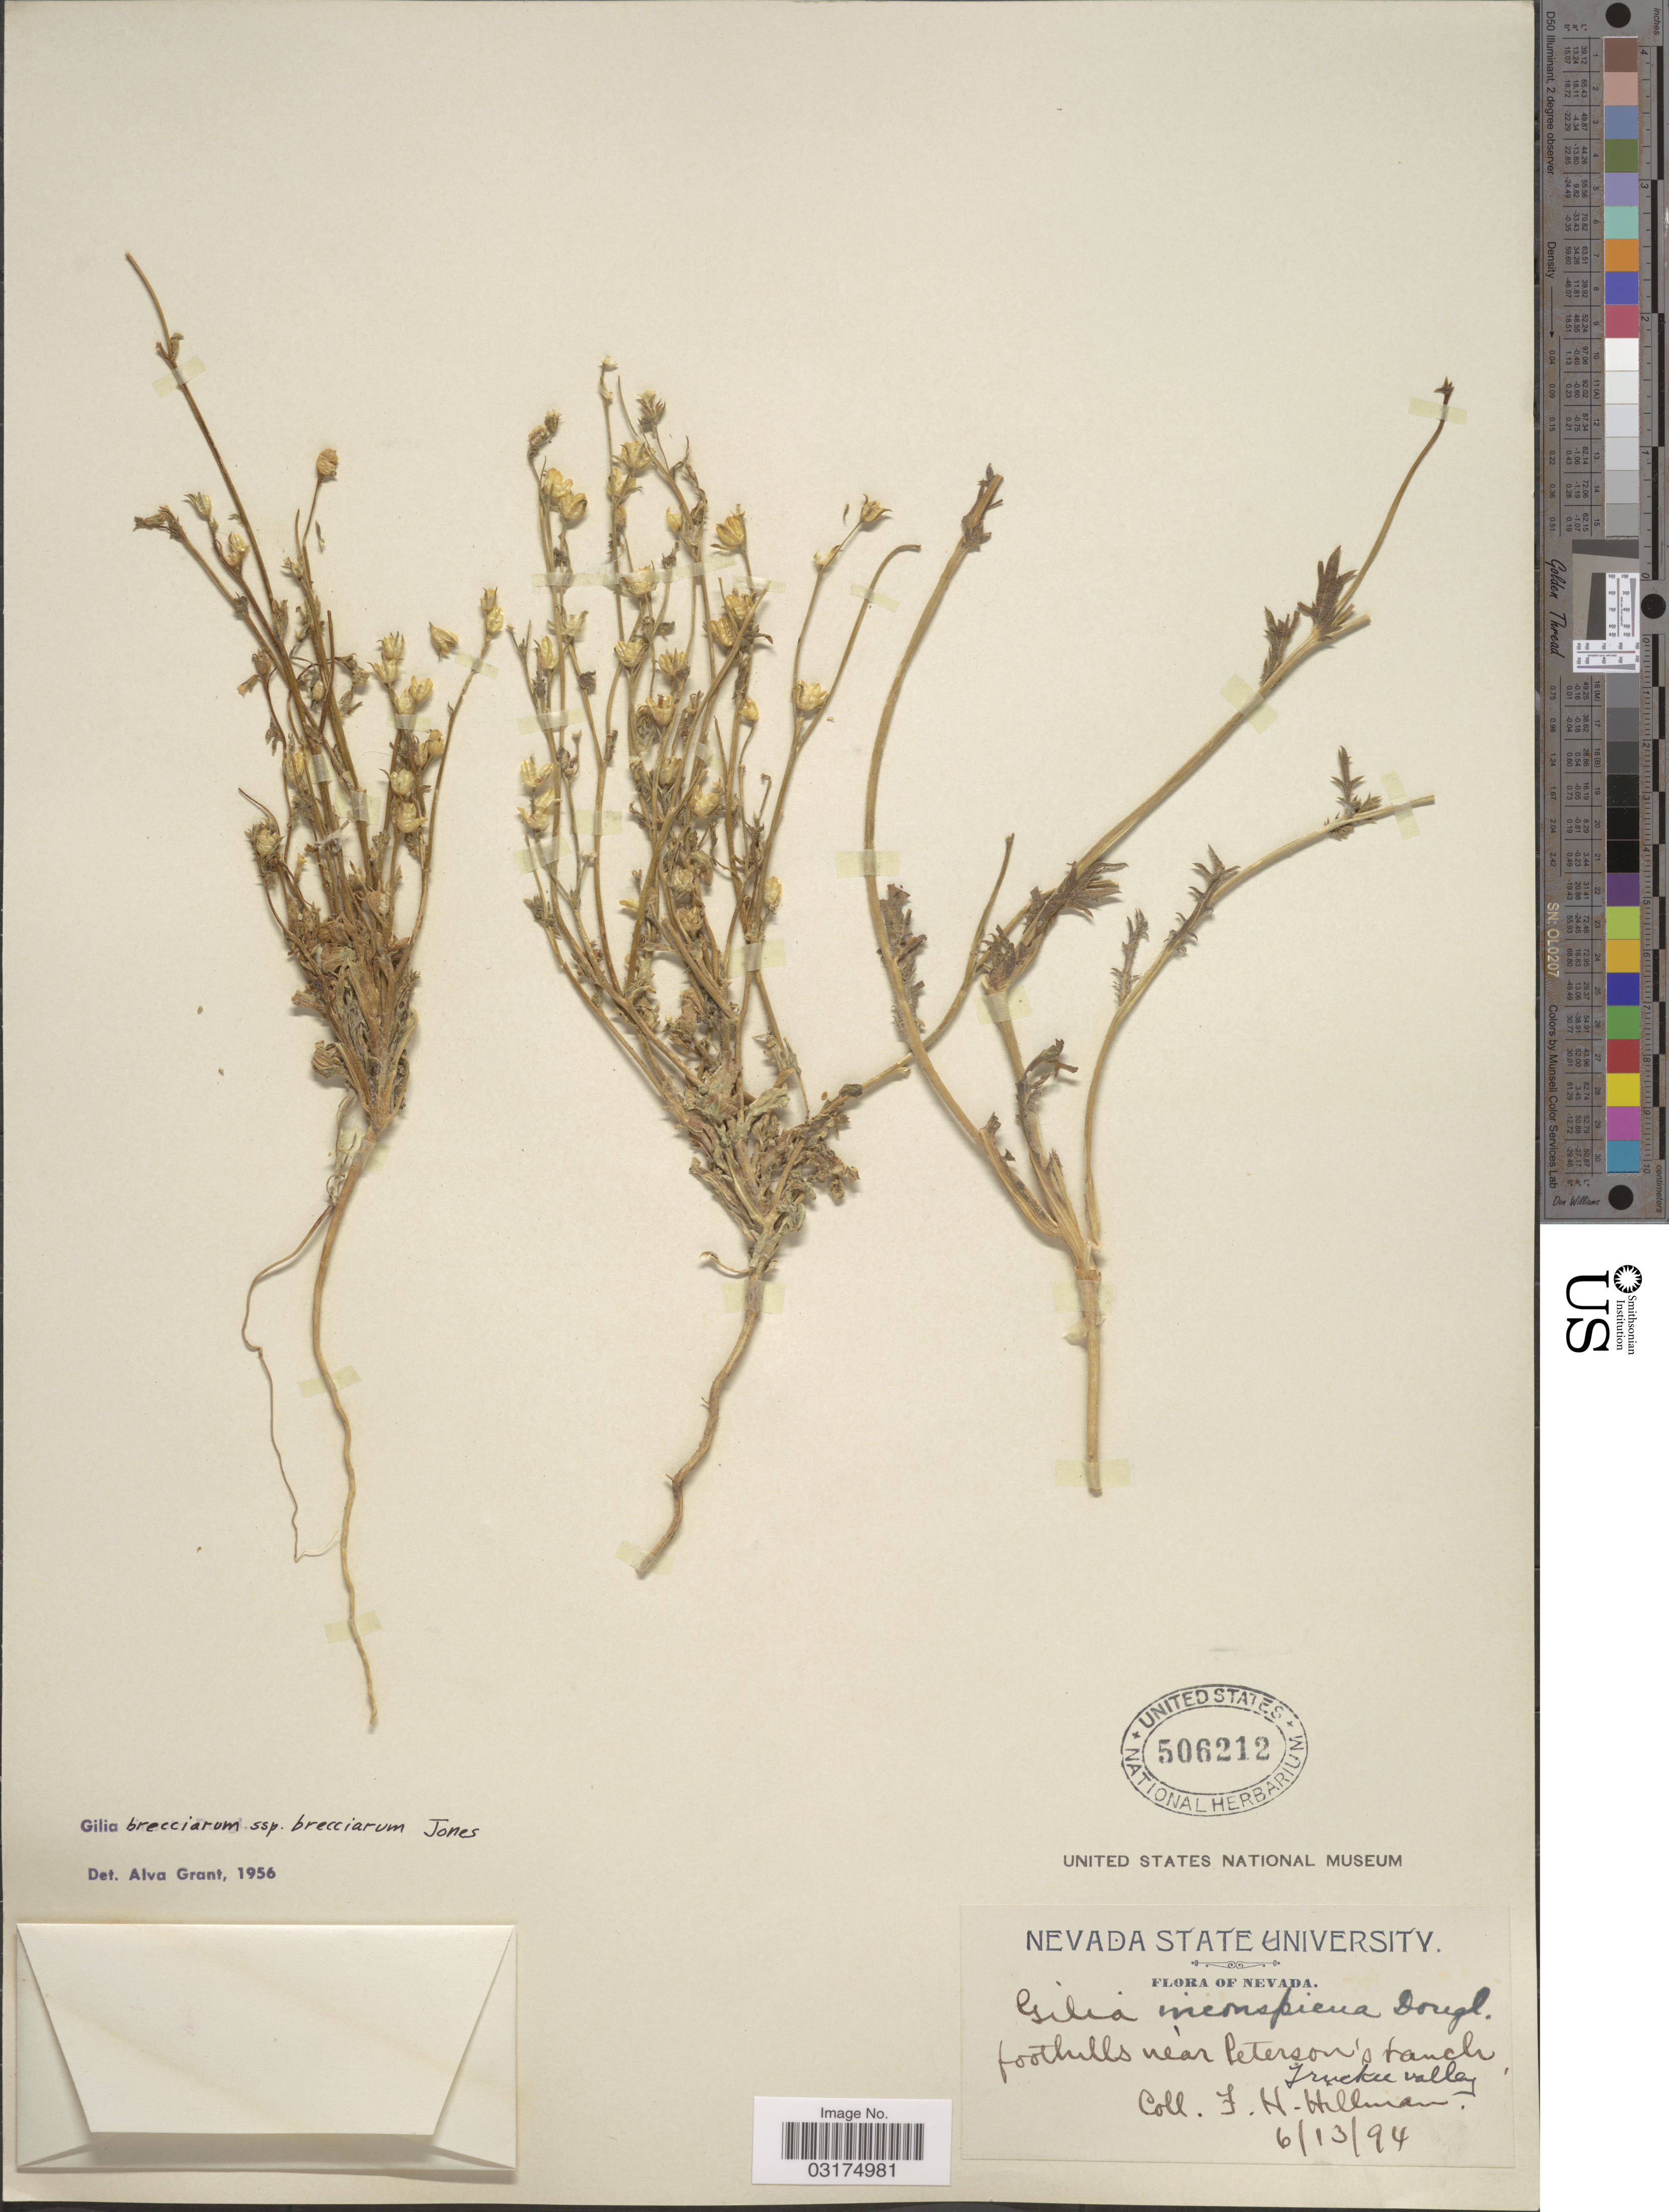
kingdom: Plantae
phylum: Tracheophyta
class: Magnoliopsida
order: Ericales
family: Polemoniaceae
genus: Gilia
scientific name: Gilia brecciarum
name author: M.E. Jones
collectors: F. Hillman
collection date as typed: Transcribed d/m/y: 13/6/94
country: United States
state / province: Nevada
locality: Foothills near Peterson's ranch, Truckee valley.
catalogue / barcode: US 506212